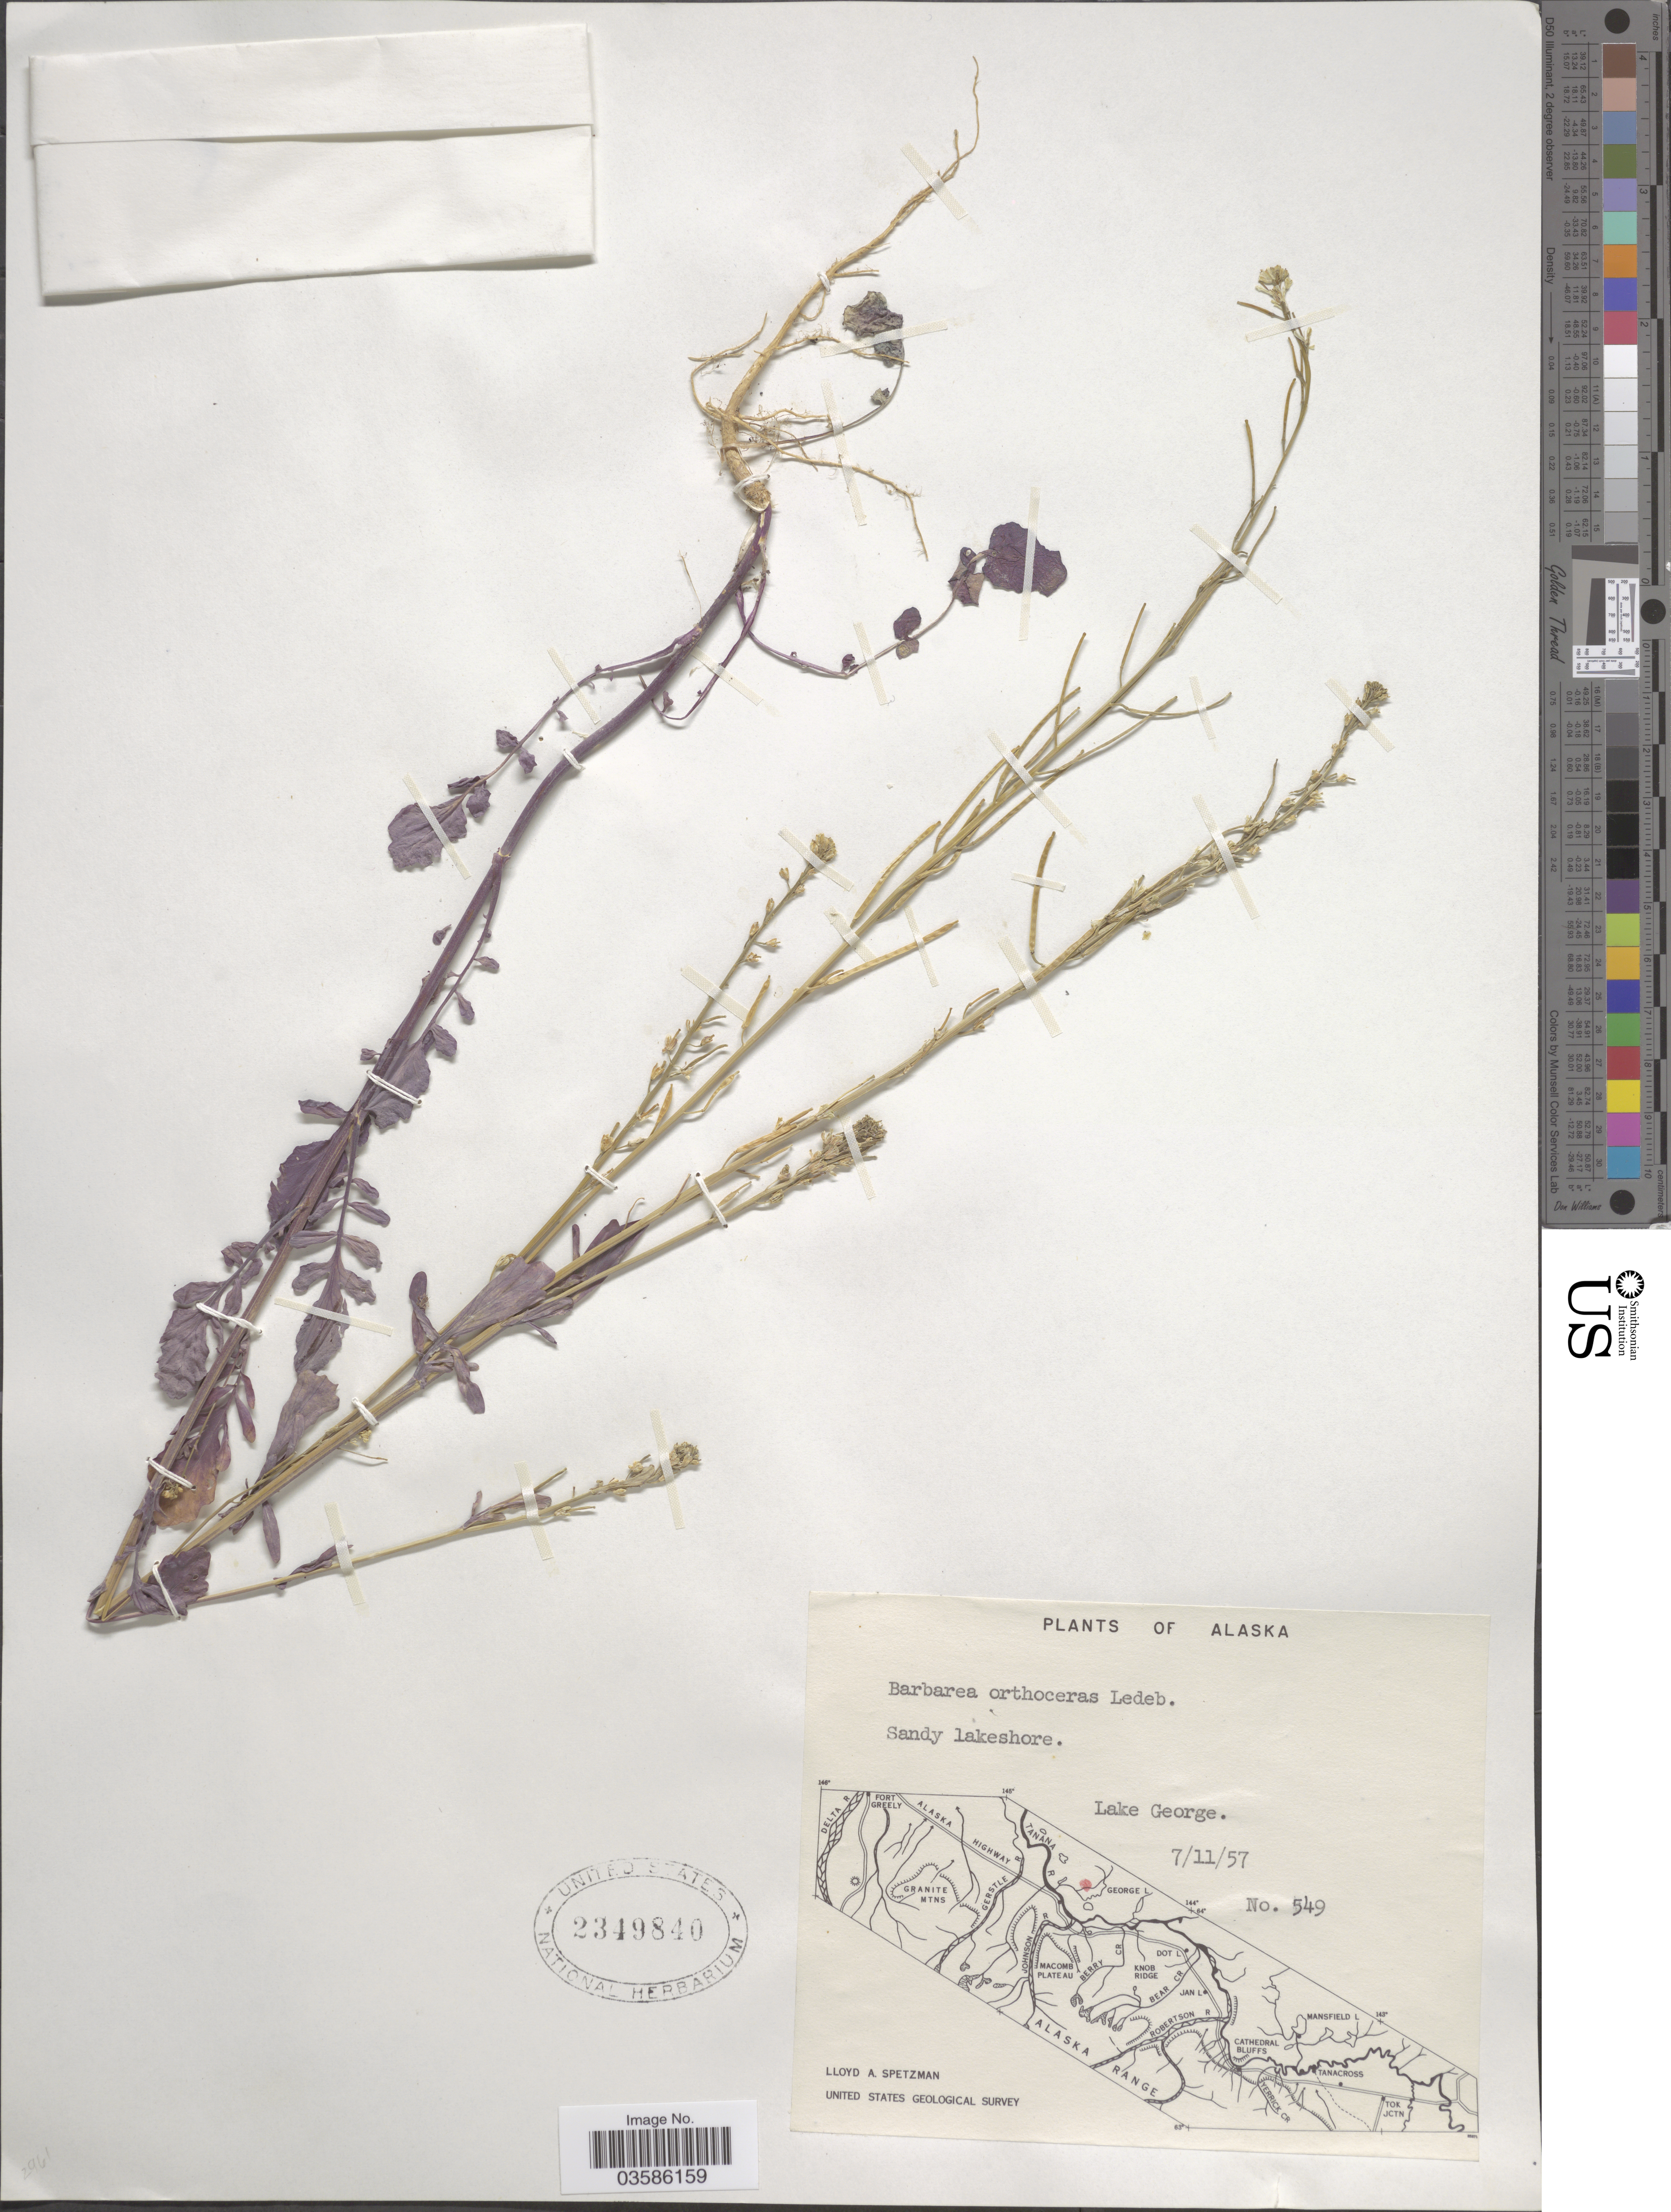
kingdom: Plantae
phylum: Tracheophyta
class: Magnoliopsida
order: Brassicales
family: Brassicaceae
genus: Barbarea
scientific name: Barbarea orthoceras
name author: Ledeb.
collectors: L. Spetzman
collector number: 549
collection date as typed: Transcribed d/m/y: 11/7/57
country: United States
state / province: Alaska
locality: Lake George.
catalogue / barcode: US 2349840